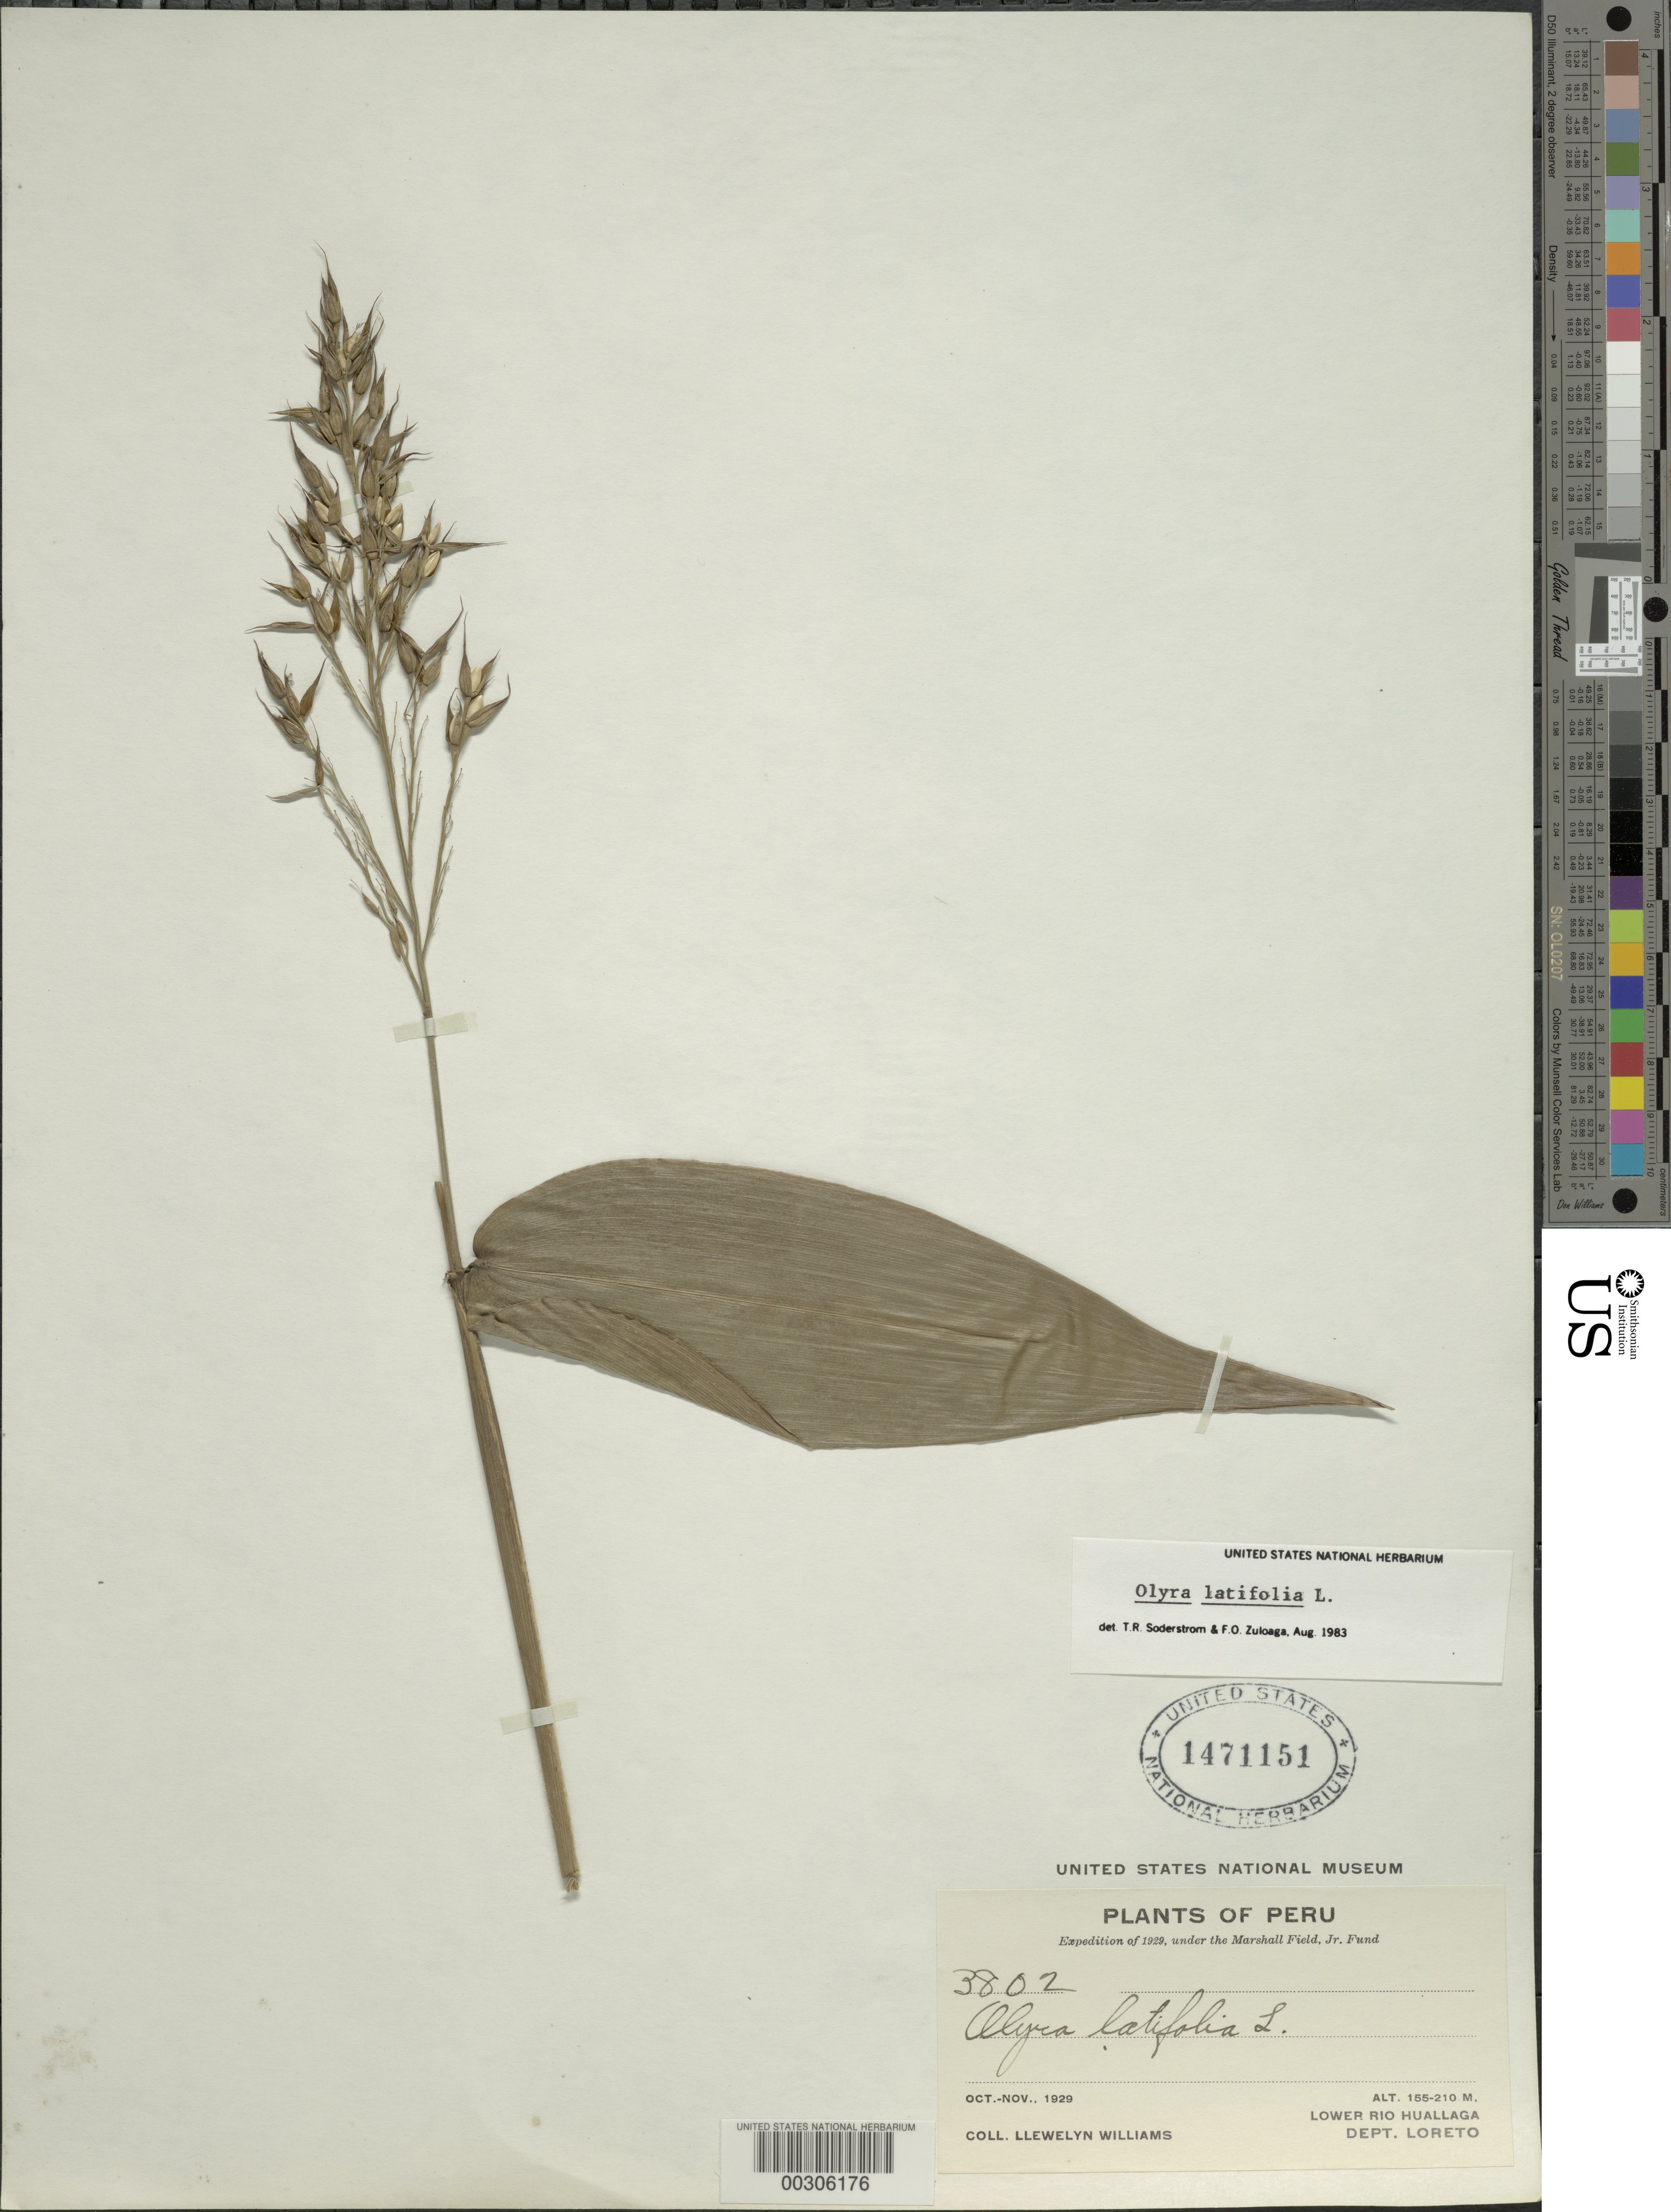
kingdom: Plantae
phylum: Tracheophyta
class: Liliopsida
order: Poales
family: Poaceae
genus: Olyra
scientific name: Olyra latifolia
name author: L.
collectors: Ll. Williams & A. H. Alston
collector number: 3802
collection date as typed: Oct 1929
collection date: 1929-10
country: Peru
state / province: Loreto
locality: Rio huallaga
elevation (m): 155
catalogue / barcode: US 1471151